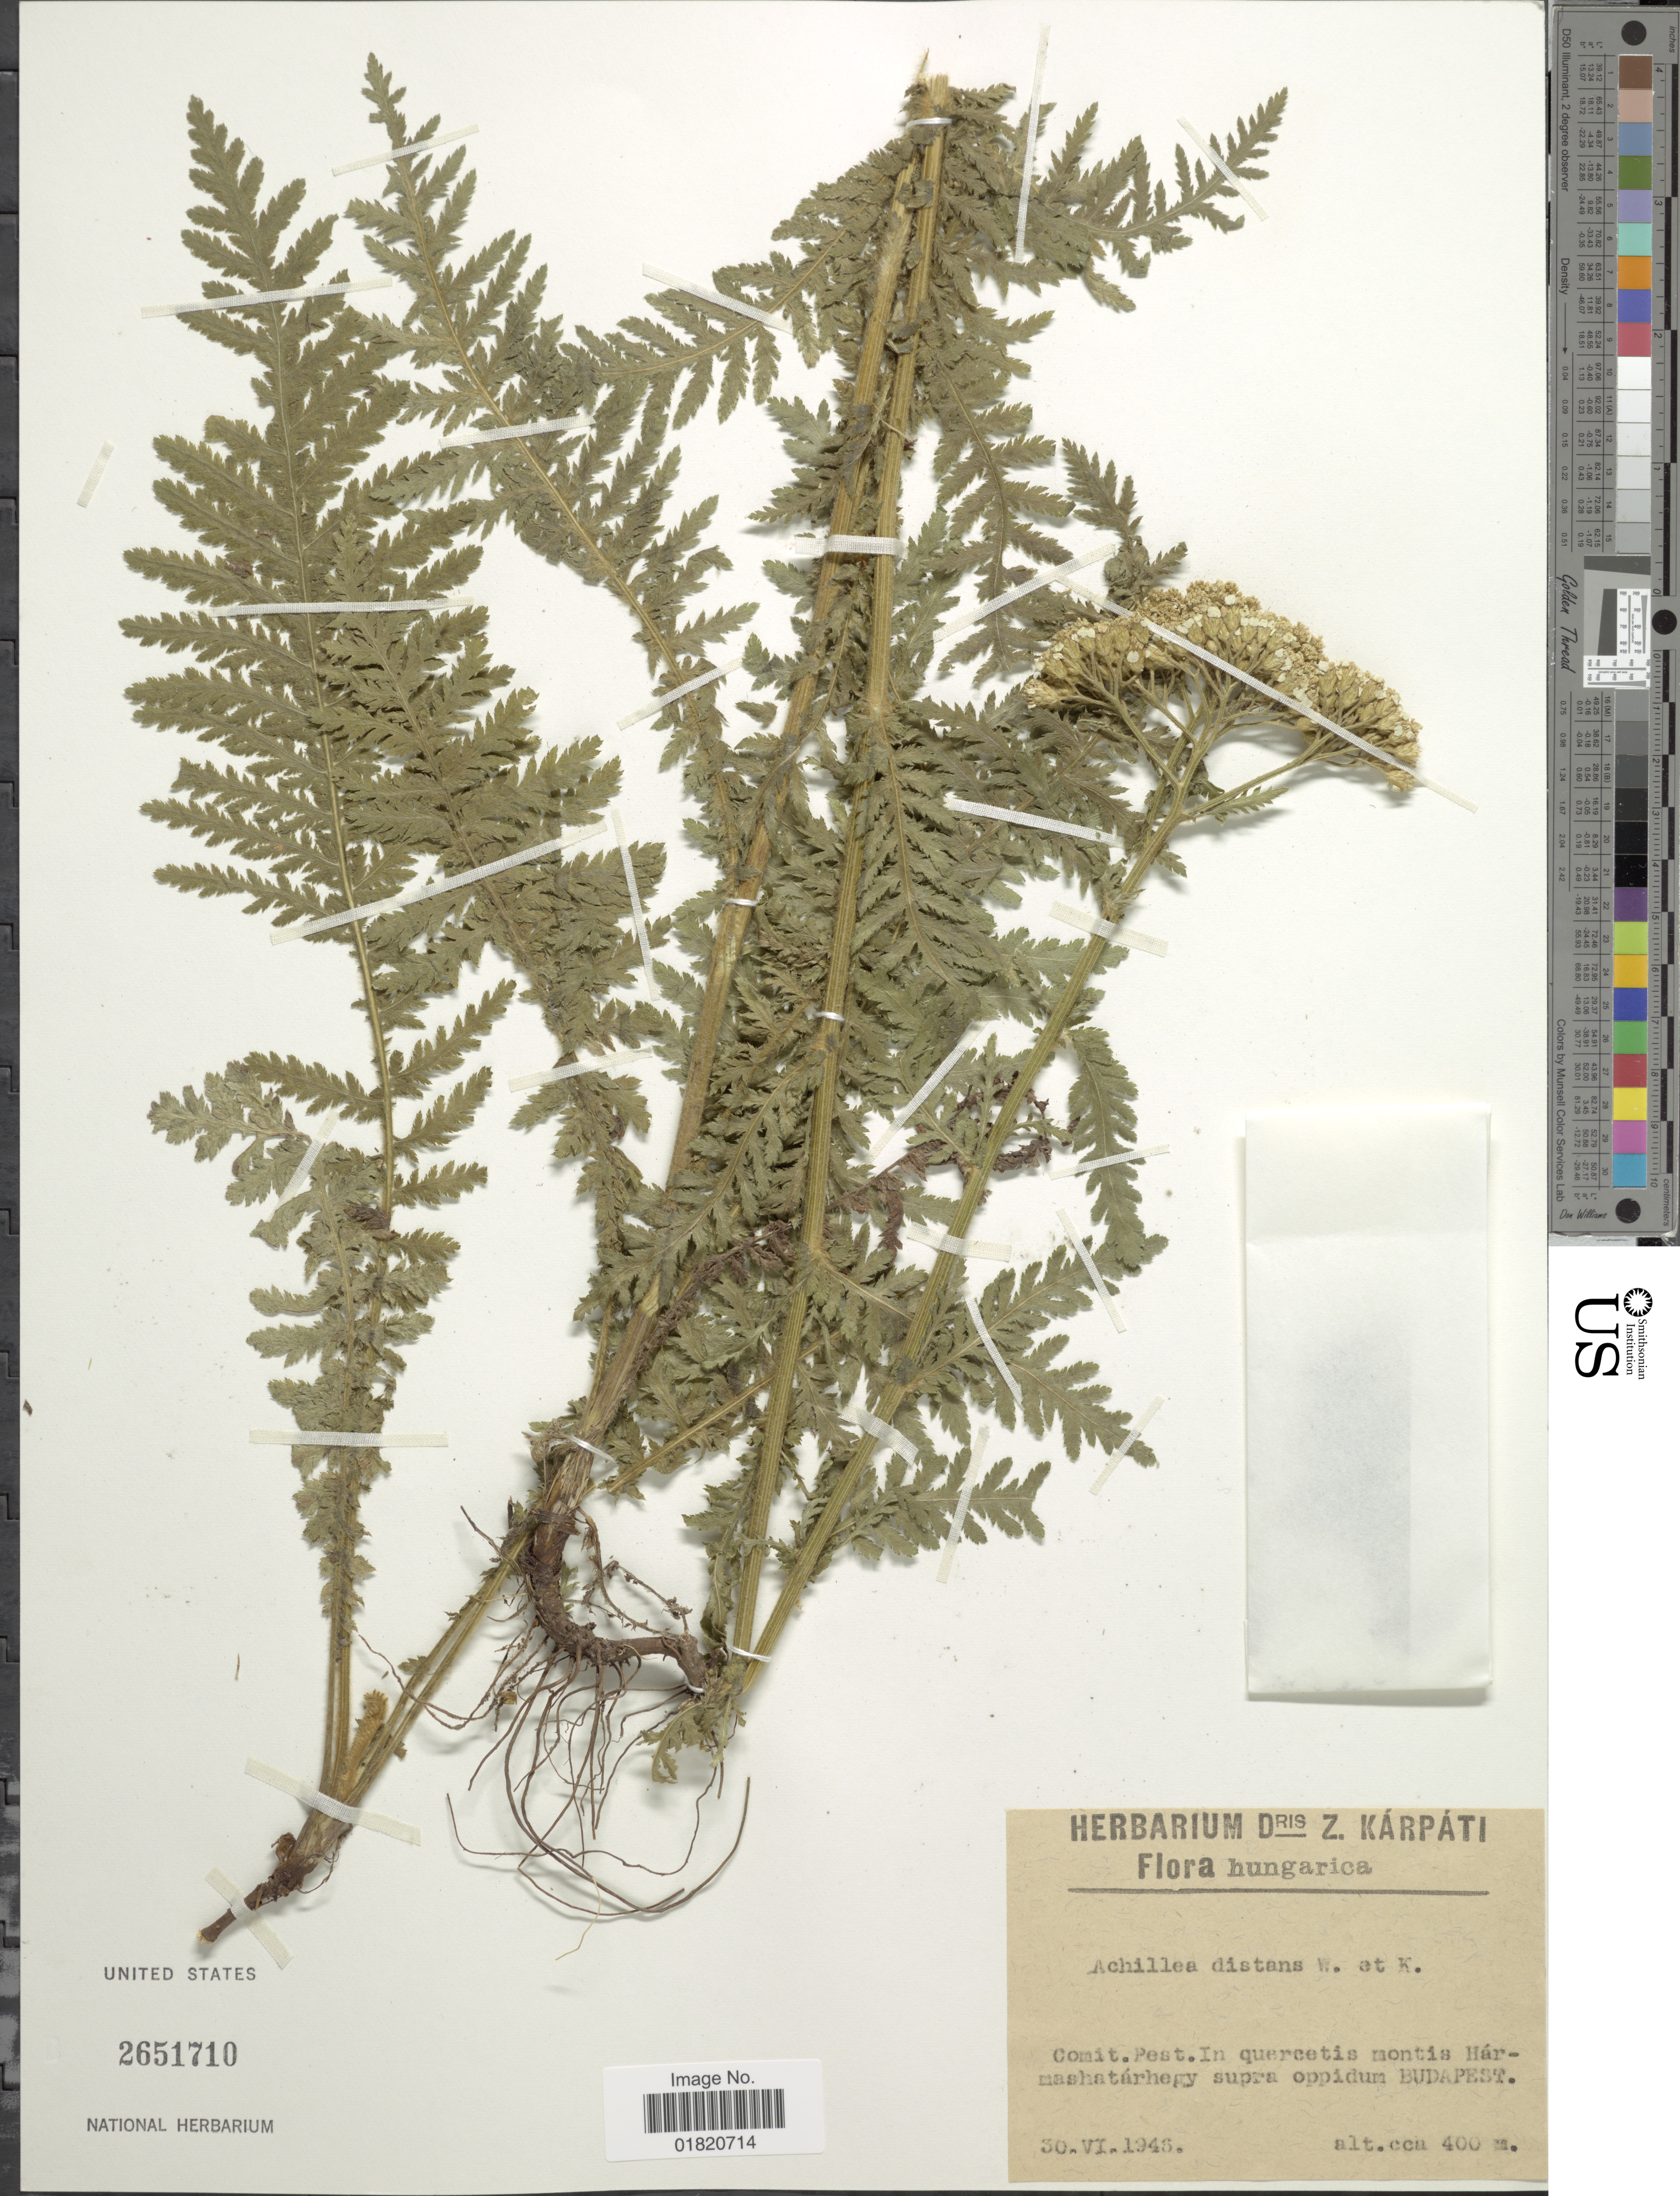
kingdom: Plantae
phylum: Tracheophyta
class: Magnoliopsida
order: Asterales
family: Asteraceae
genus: Achillea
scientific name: Achillea distans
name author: Waldst. & Kit. ex Willd.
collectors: ex herb. Dris Z. Karpati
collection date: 1948-06-30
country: Hungary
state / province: Budapest, Capital District of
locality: Comit. Pest. In quercetis montis Hármashatárhegy supra oppidum Budapest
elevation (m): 400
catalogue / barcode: US 2651710